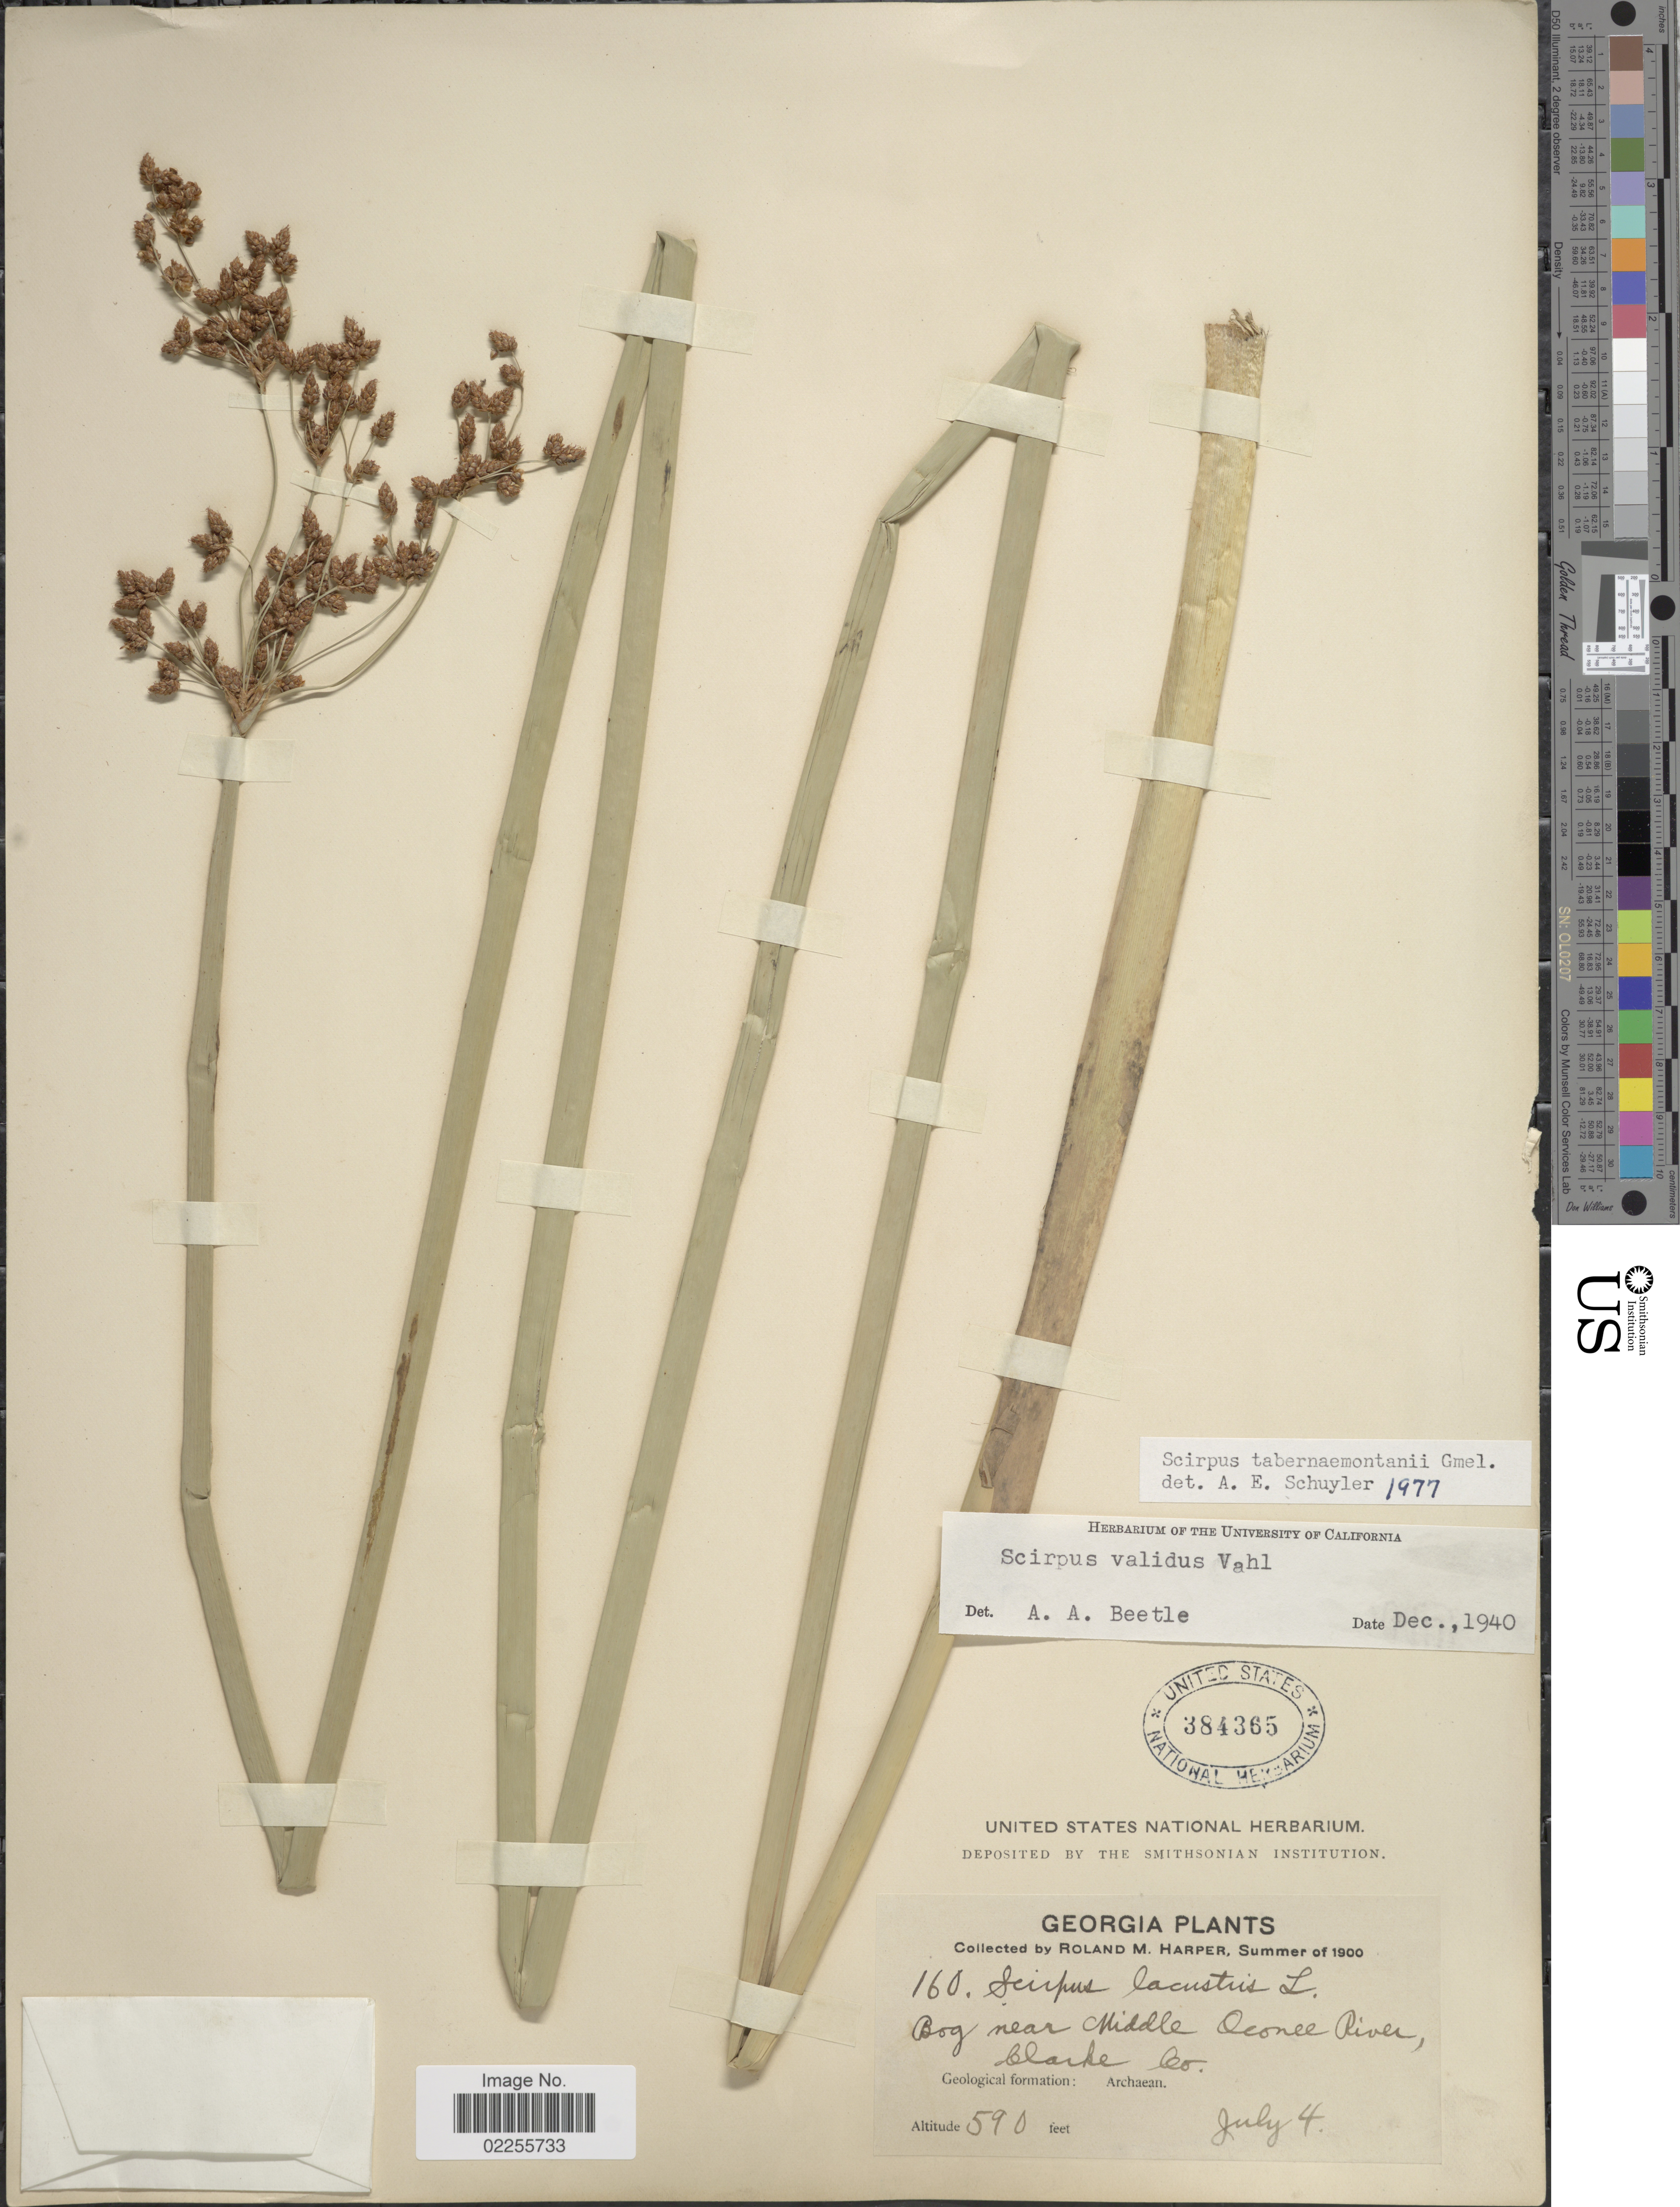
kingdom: Plantae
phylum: Tracheophyta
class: Liliopsida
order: Poales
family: Cyperaceae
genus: Schoenoplectus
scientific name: Schoenoplectus tabernaemontani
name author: (C.C. Gmel.) Palla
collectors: R. M. Harper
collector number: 160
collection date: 1900-07-04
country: United States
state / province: Georgia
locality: Bog near Middle Oconee River, Clarke Co.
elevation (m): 180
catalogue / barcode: US 384365